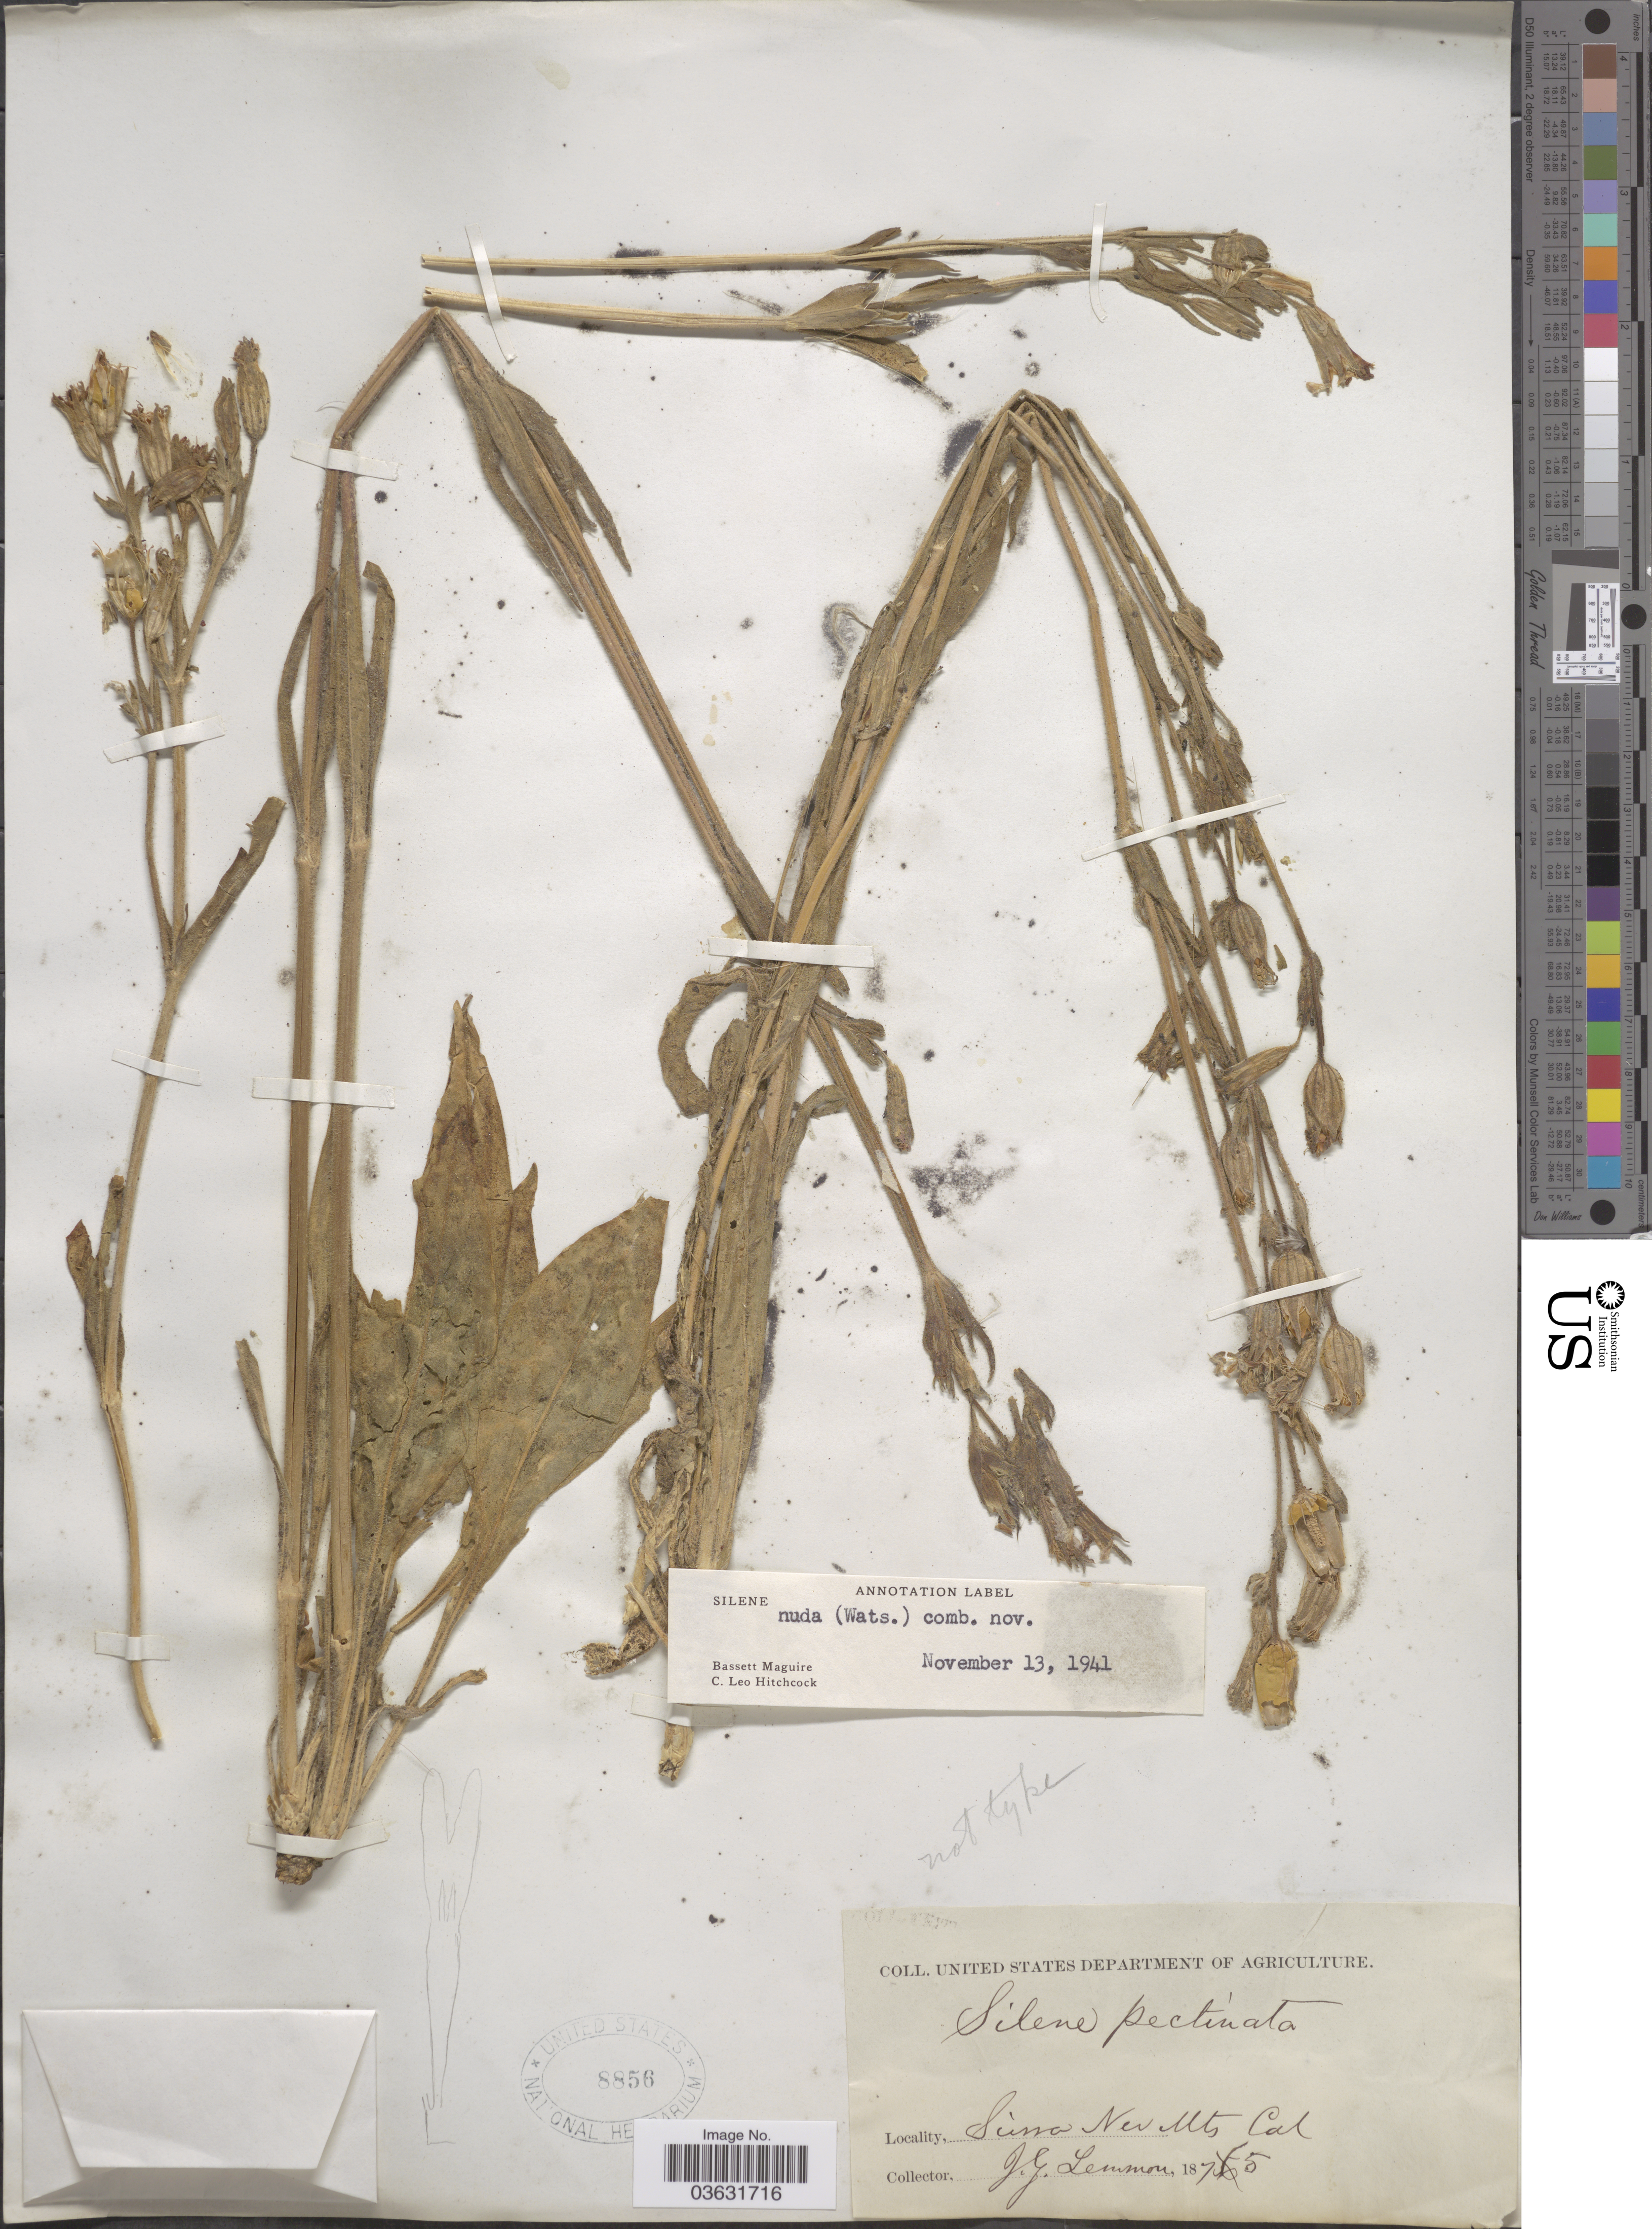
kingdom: Plantae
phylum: Tracheophyta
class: Magnoliopsida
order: Caryophyllales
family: Caryophyllaceae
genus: Silene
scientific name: Silene nuda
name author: (S. Watson) C.L. Hitchc. & Maguire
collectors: J. Lemmon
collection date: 1875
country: United States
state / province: California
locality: Sierra Nev Mts.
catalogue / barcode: US 8856